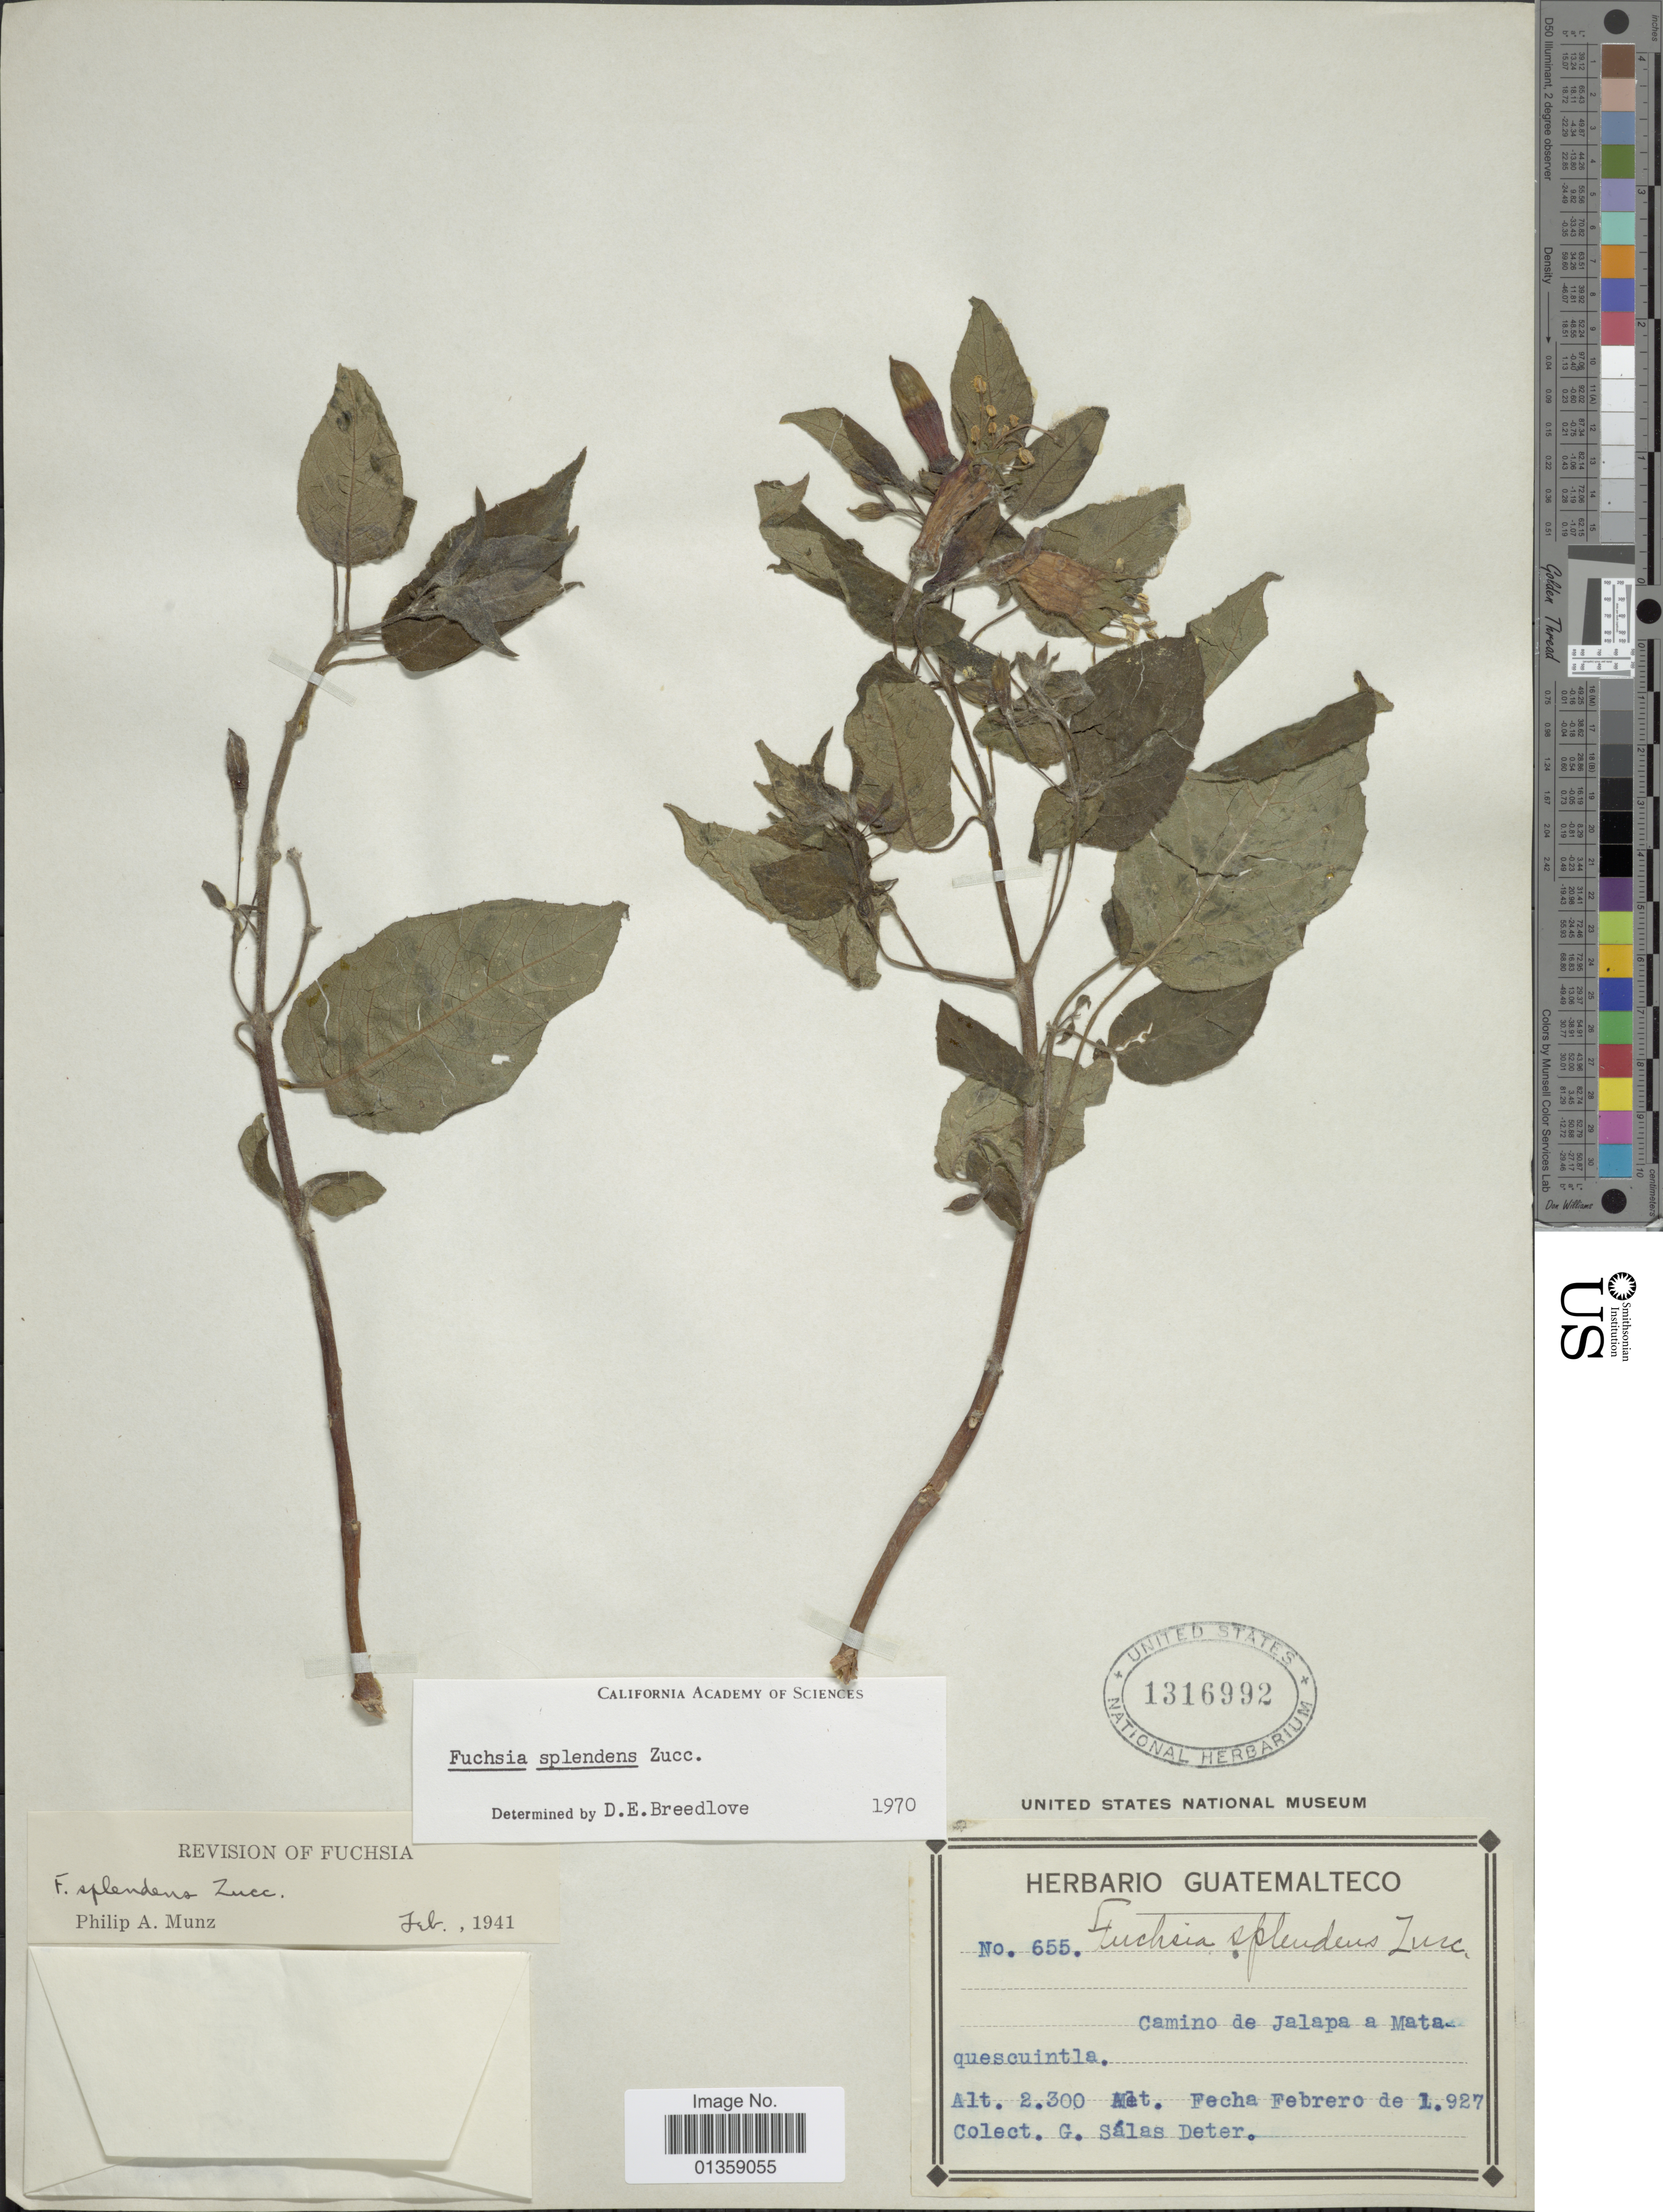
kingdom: Plantae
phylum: Tracheophyta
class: Magnoliopsida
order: Myrtales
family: Onagraceae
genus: Fuchsia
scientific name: Fuchsia splendens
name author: Zucc.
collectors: G. Salas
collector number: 655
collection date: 1927-02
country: Guatemala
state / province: Jalapa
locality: Camino de Jalapa en Mata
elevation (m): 2300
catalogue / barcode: US 1316992